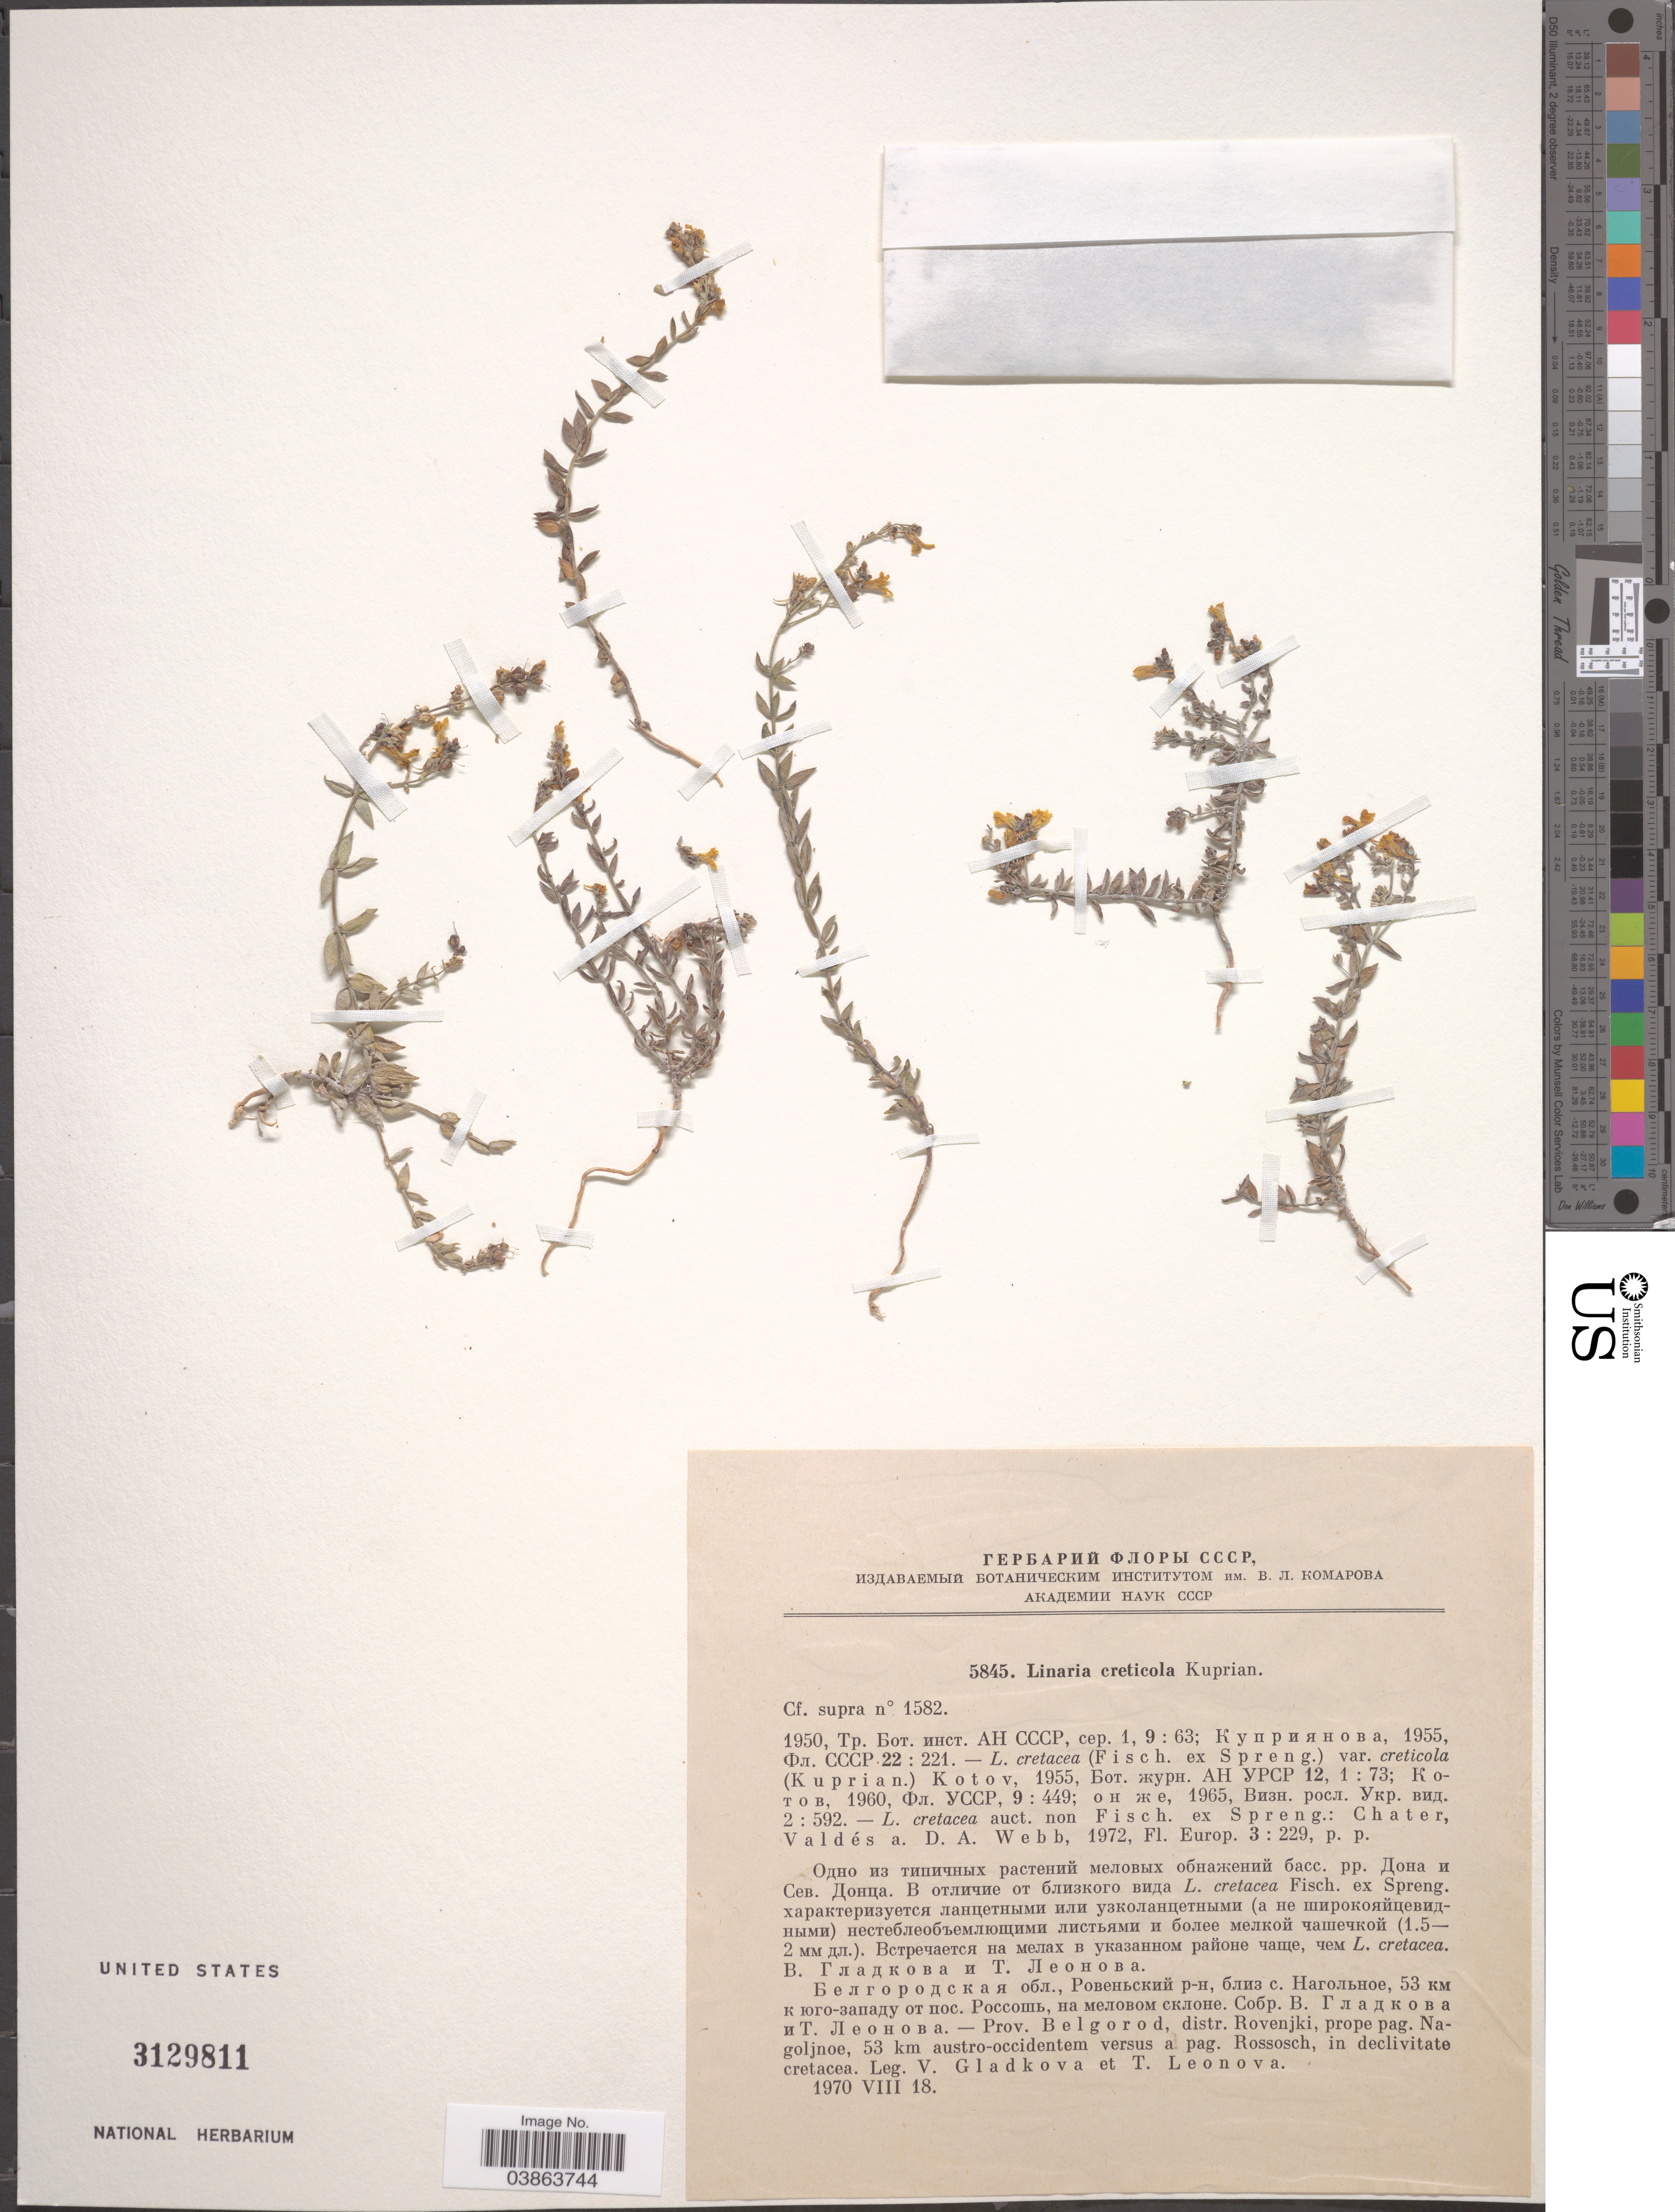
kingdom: Plantae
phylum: Tracheophyta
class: Magnoliopsida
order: Lamiales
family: Plantaginaceae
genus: Linaria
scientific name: Linaria creticola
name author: Kuprian.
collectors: V. Gladkova & T. Leonova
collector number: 5845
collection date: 1970-08-18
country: Russian Federation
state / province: Belgorod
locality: Prov. Belgorod, distr. Rovenjki, prope pag. Nagoljnoe, 53 km austro-occidentem versus a pag. Rossosch.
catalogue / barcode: US 3129811